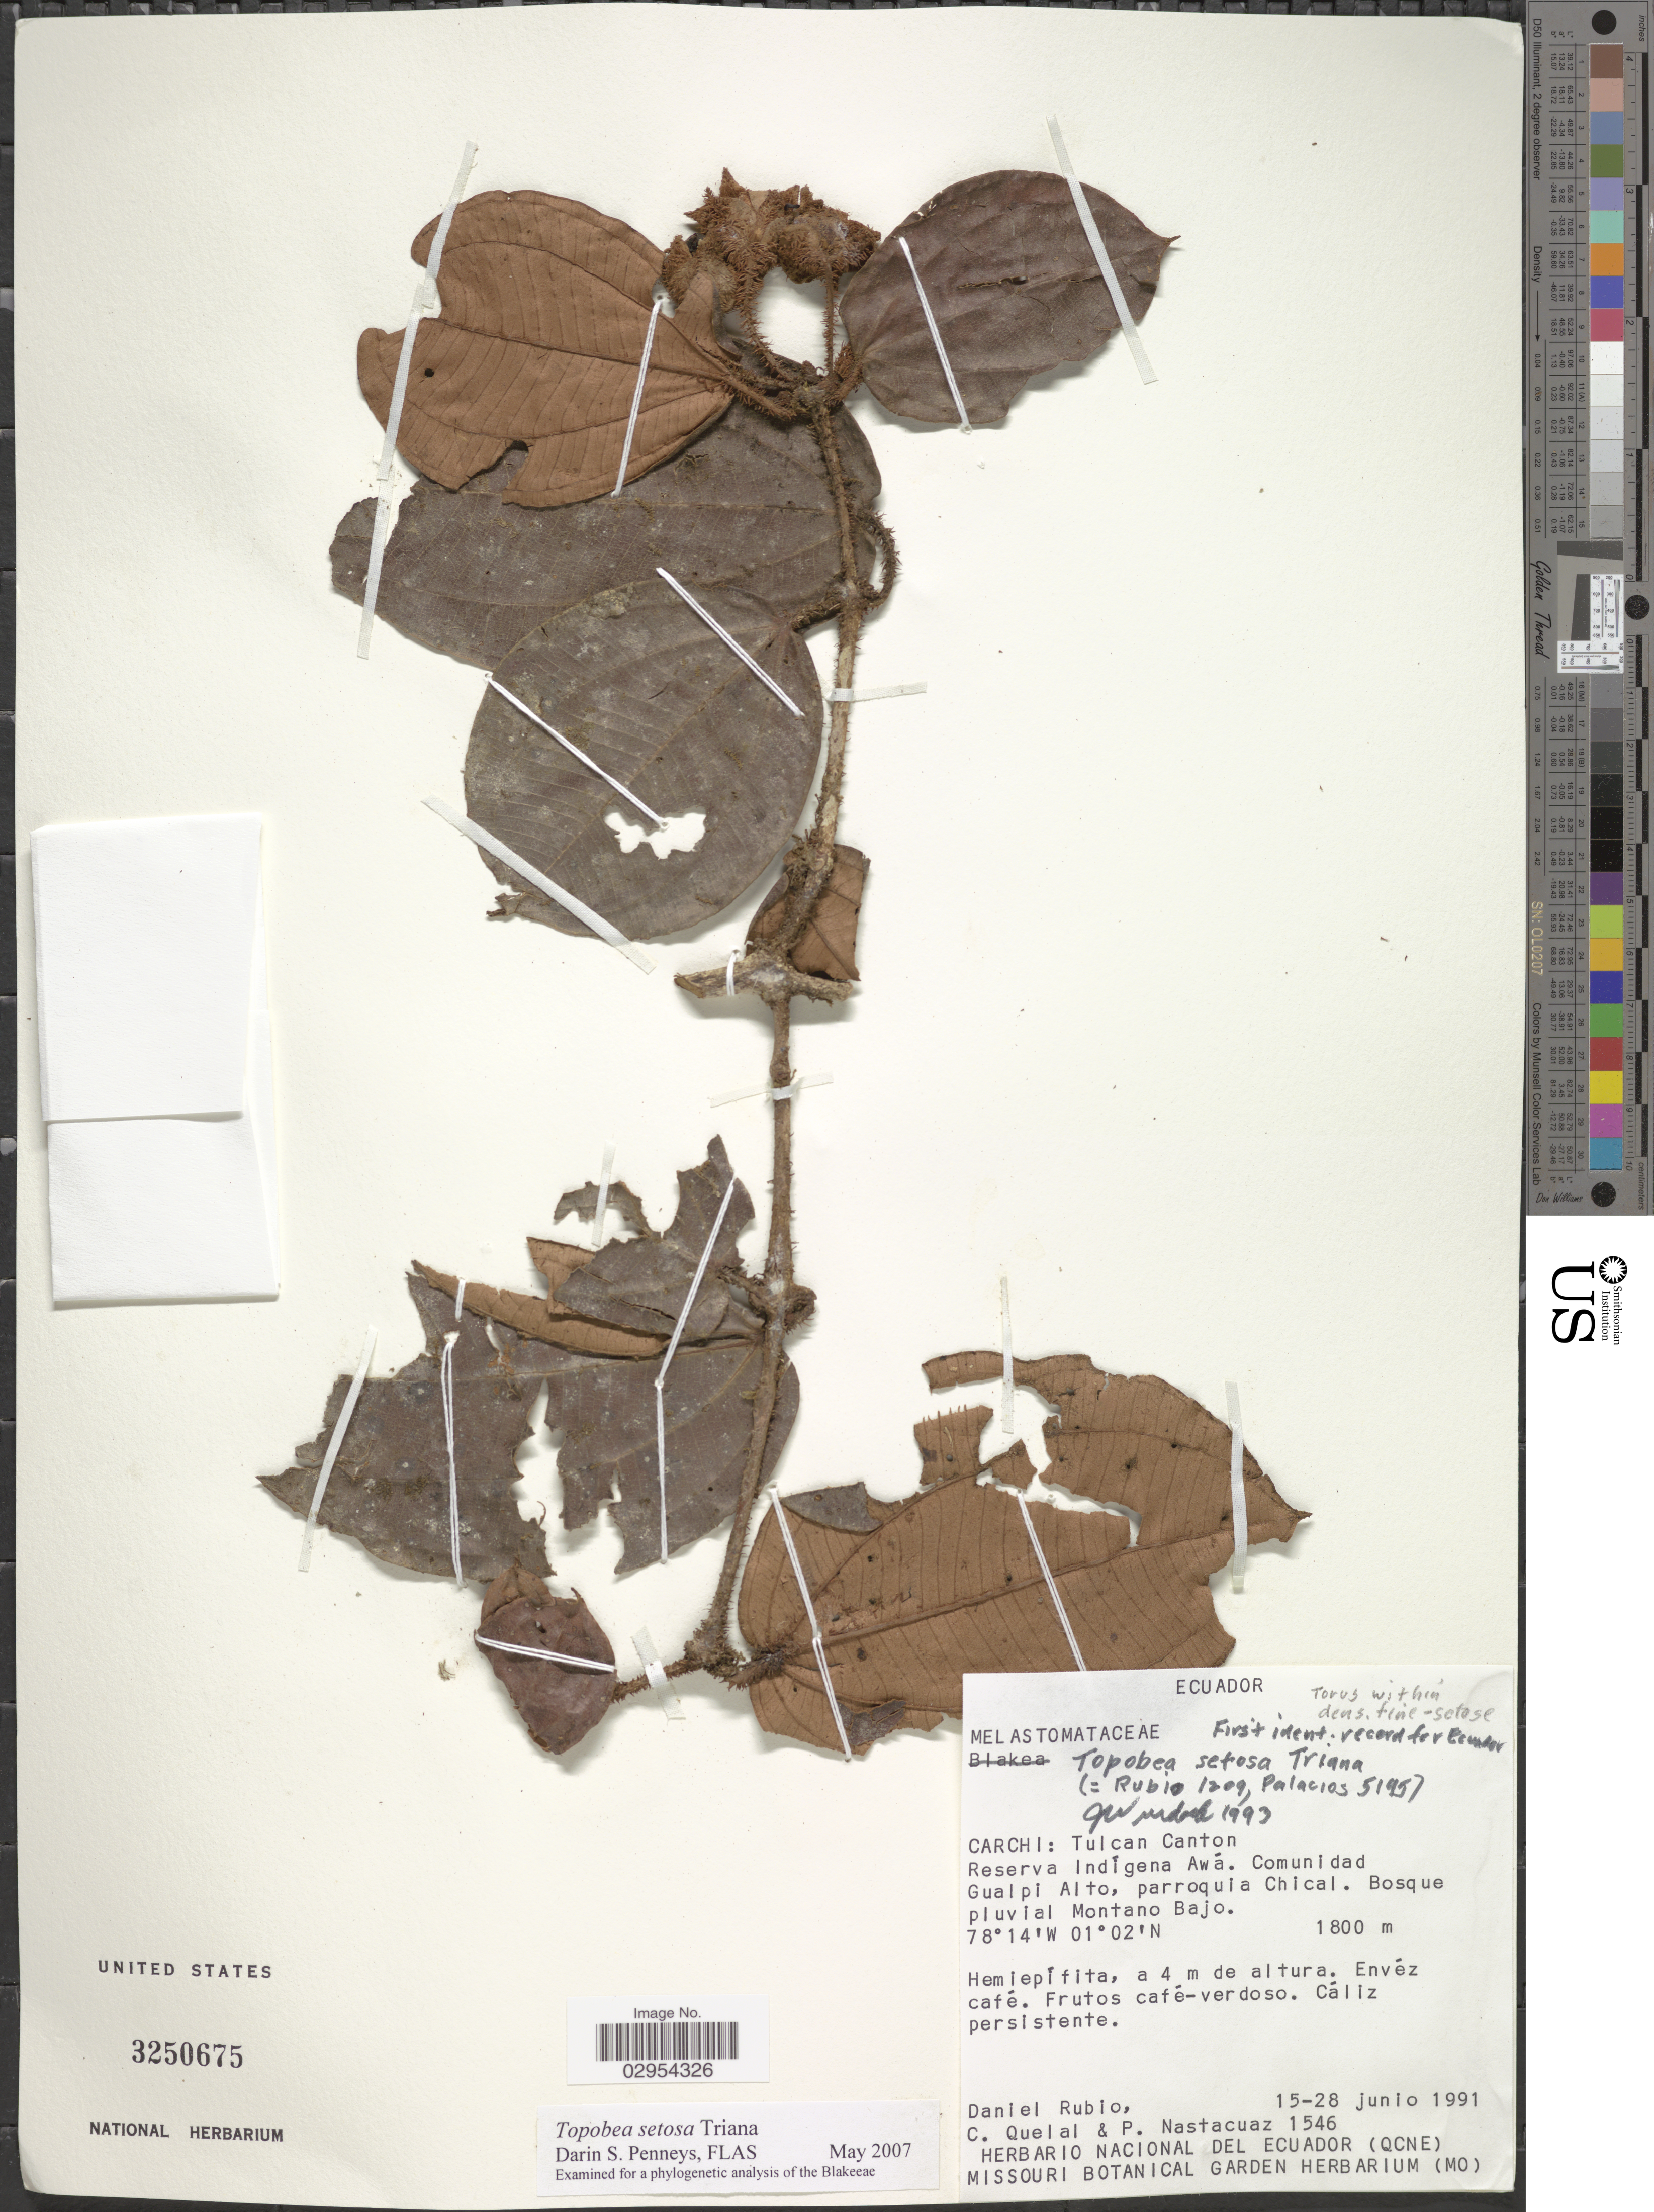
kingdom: Plantae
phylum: Tracheophyta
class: Magnoliopsida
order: Myrtales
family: Melastomataceae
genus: Topobea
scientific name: Topobea setosa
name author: Triana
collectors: D. Rubio, C. Quelal & P. Nastacuaz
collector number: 1546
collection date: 1991-06-15/1991-06-28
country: Ecuador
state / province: Carchi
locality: Tulcan Canton, Reserva Indígena Awá. Comunidad Gualpi Alto, parroquia Chical. Bosque pluvial Montano Bajo.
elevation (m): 1800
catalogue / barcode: US 3250675